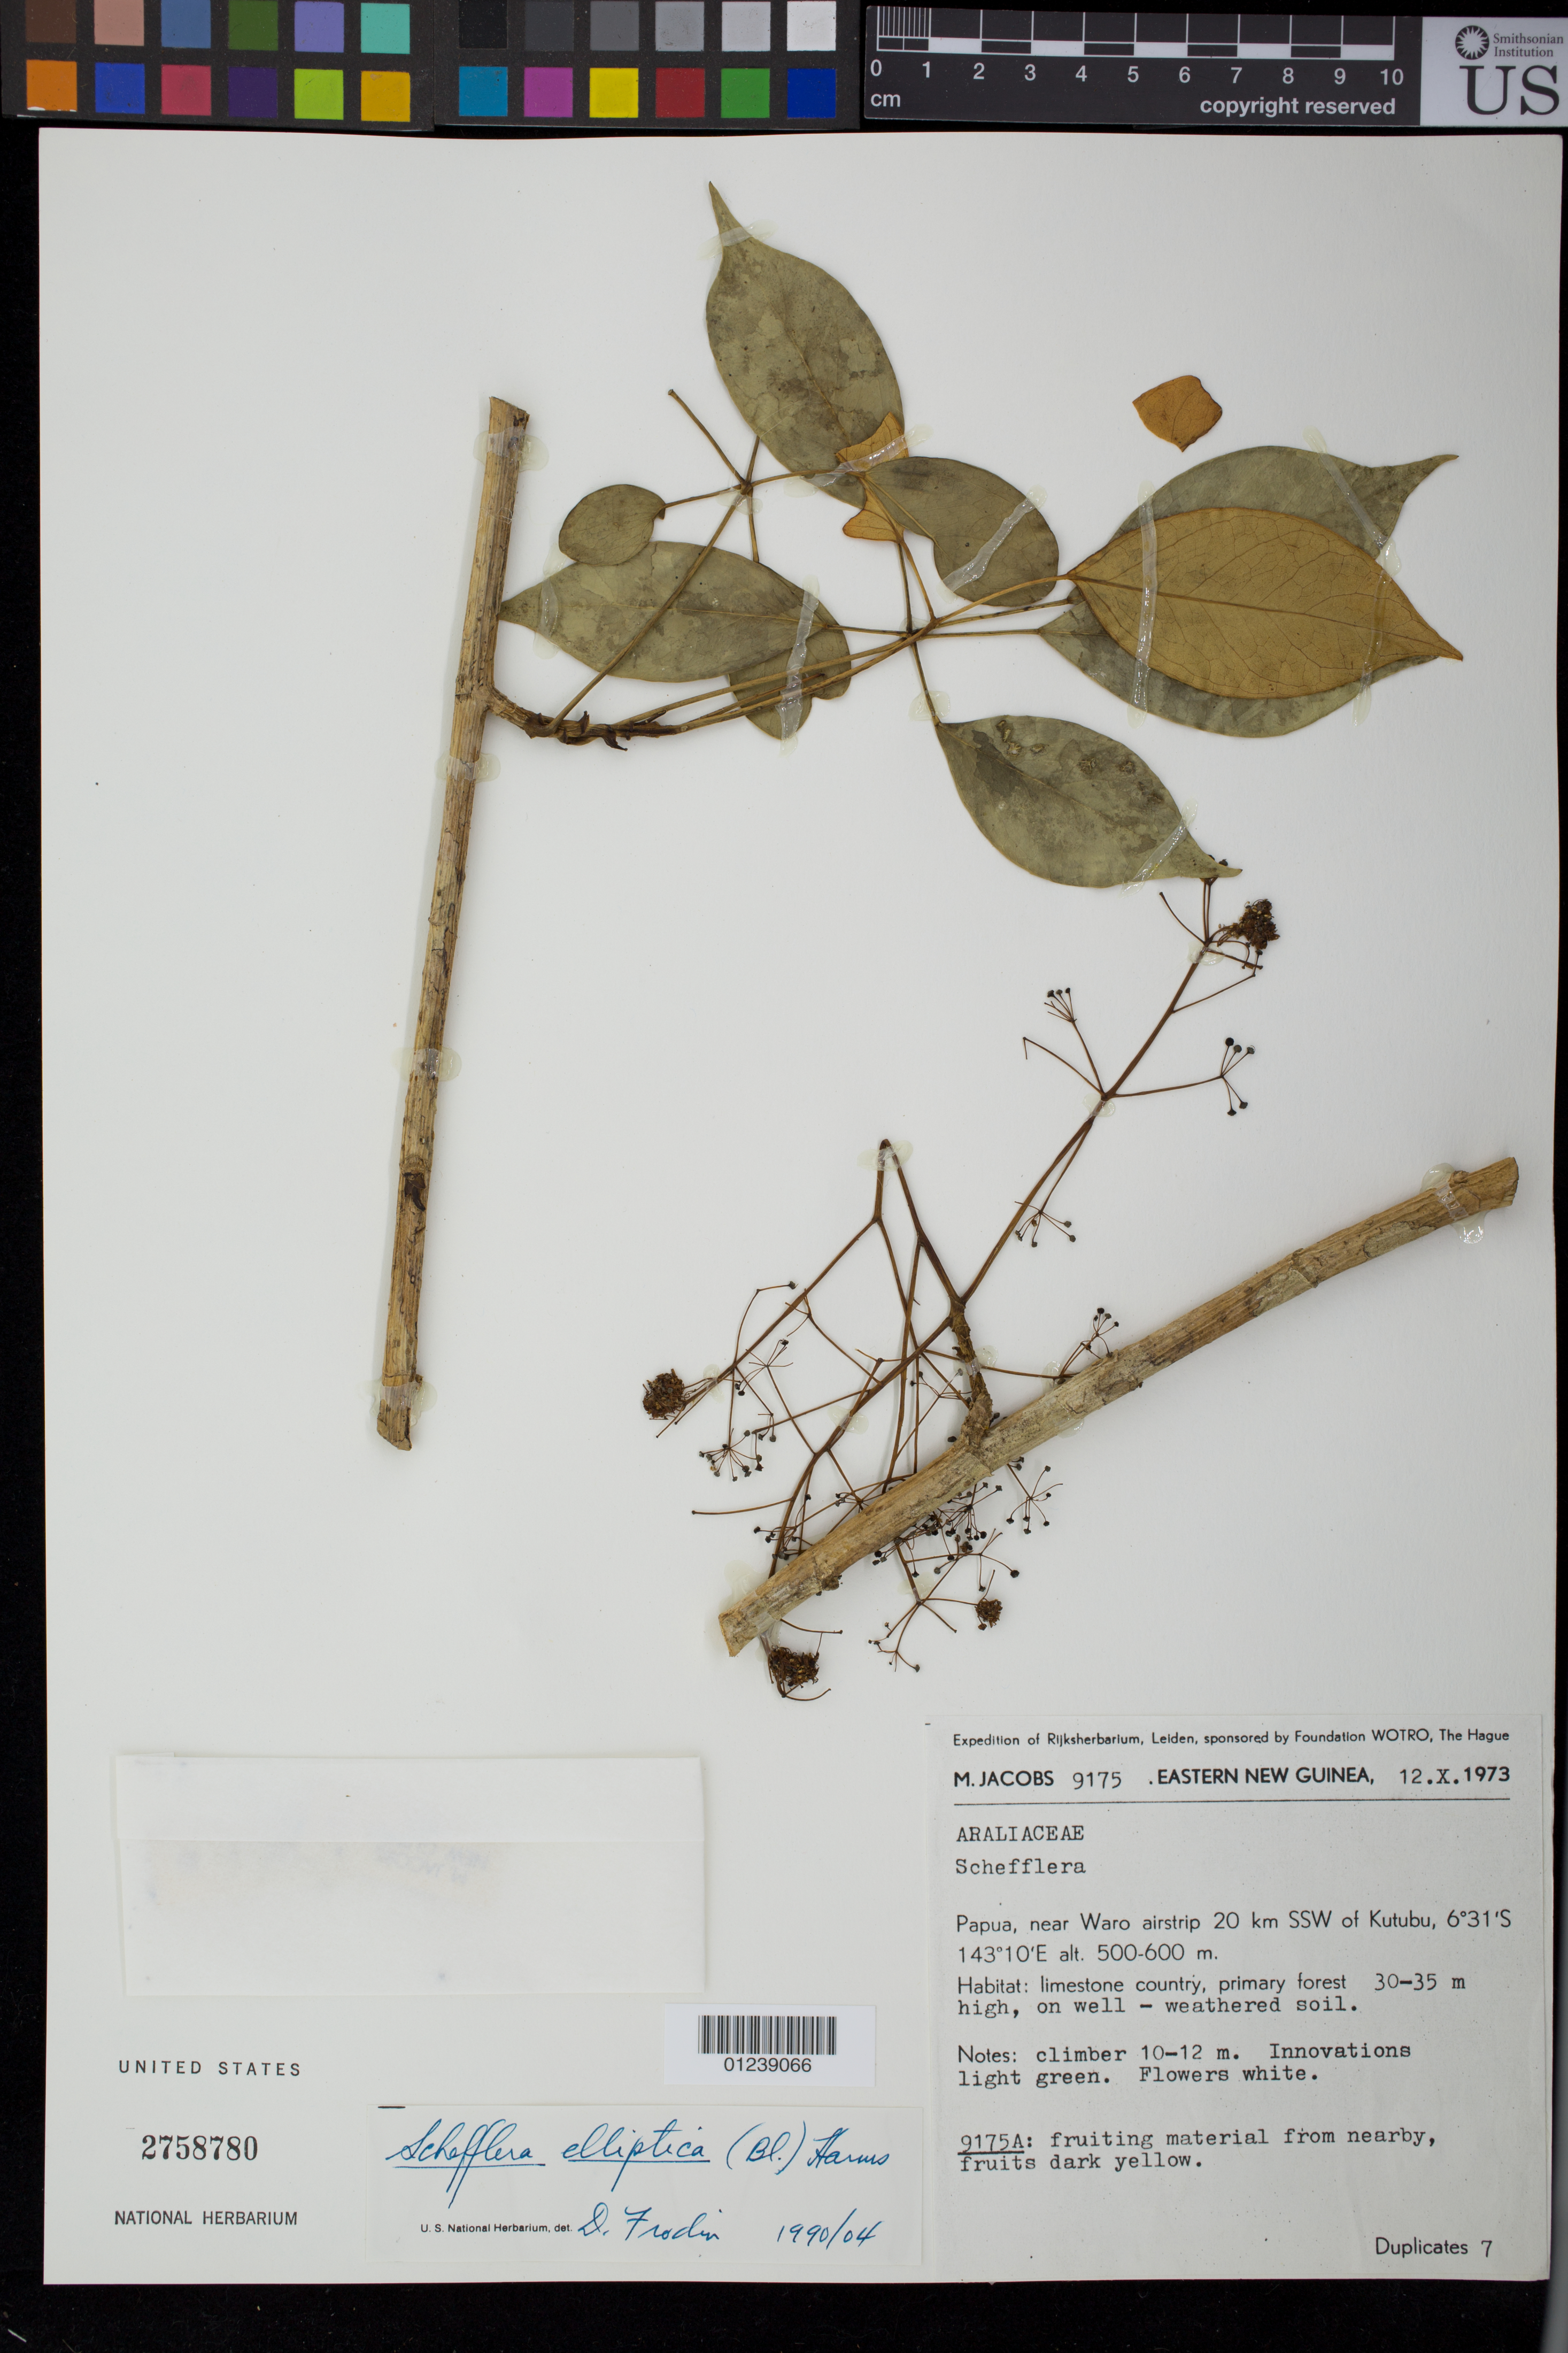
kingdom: Plantae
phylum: Tracheophyta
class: Magnoliopsida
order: Apiales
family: Araliaceae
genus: Heptapleurum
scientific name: Heptapleurum ellipticum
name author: (Blume) Seem.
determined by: Wagner, W. L., (BOT), Smithsonian Institution - National Museum of Natural History (UNITED STATES)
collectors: M. Jacobs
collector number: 9175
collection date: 1973-10-12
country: Papua New Guinea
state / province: Southern Highlands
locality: Near Waro airstrip 20 km SSW of Kutubu.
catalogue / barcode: US 2758780